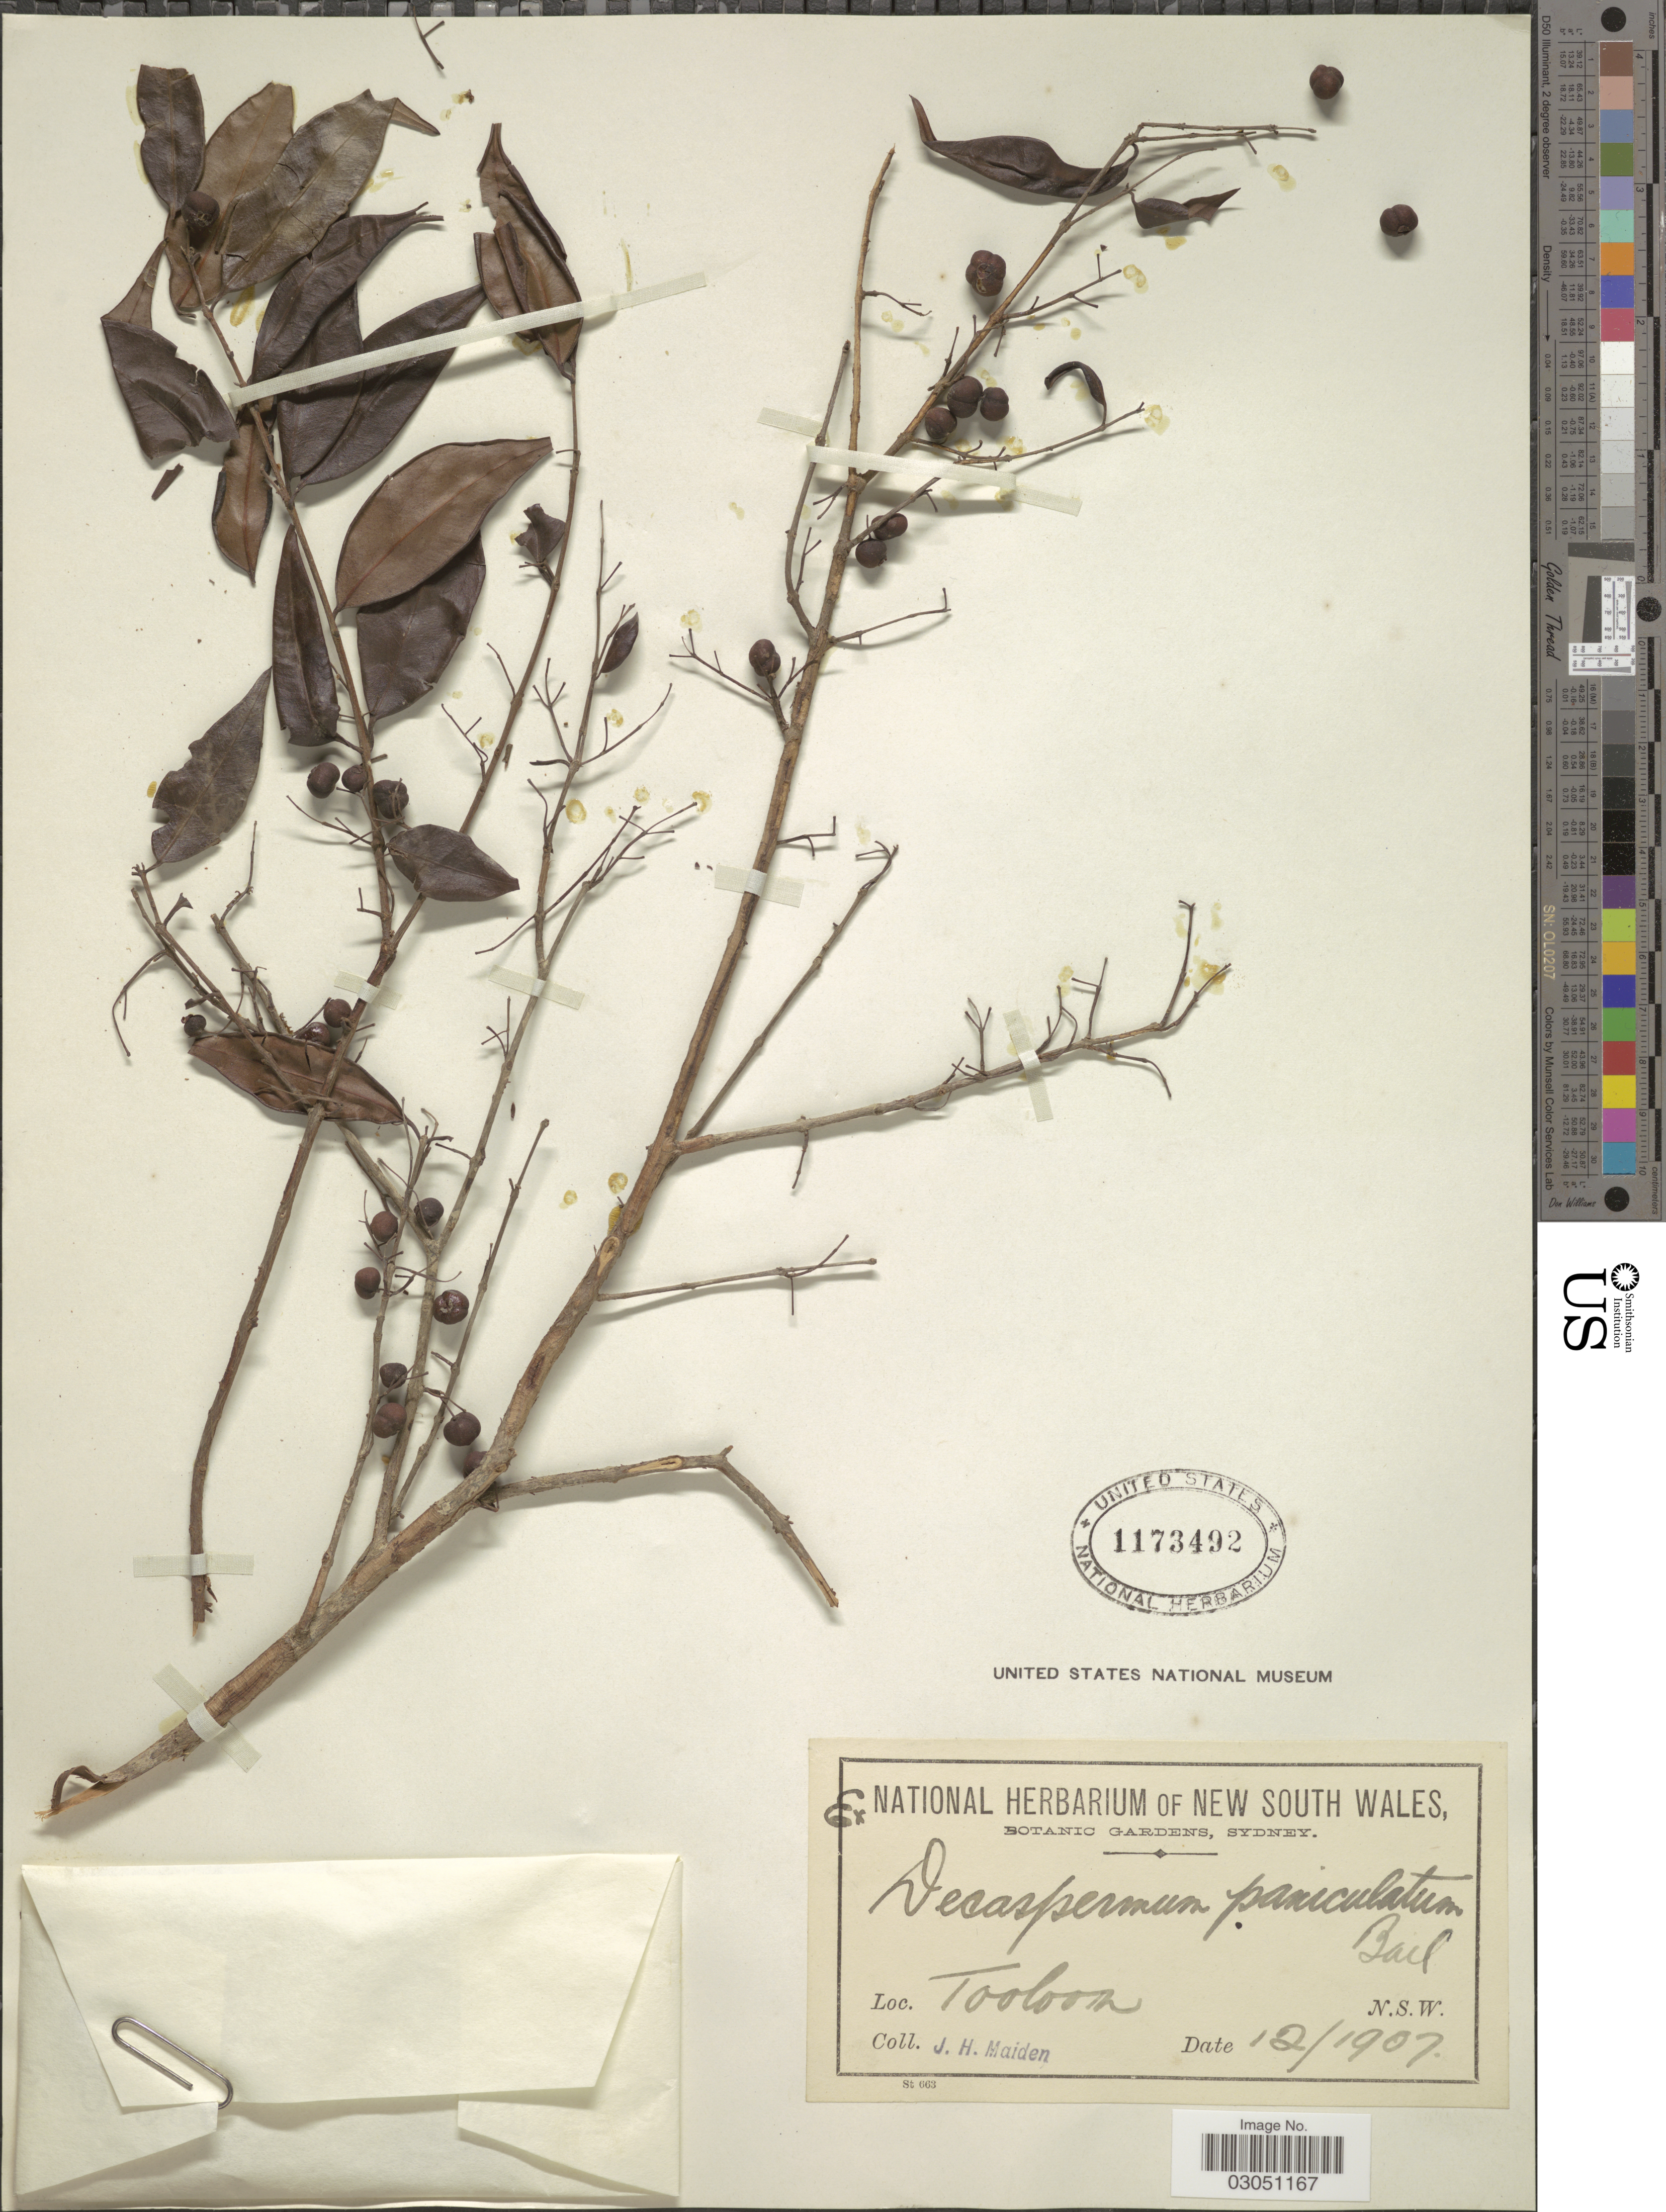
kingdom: Plantae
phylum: Tracheophyta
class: Magnoliopsida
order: Myrtales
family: Myrtaceae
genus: Decaspermum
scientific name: Decaspermum humile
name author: (Sweet ex G. Don) A.J. Scott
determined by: Strong, Mark T., (BOT), Smithsonian Institution - National Museum of Natural History (UNITED STATES)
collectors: J. Maiden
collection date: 1907-12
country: Australia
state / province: New South Wales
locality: Tooloon. N. S. W.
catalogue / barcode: US 1173492